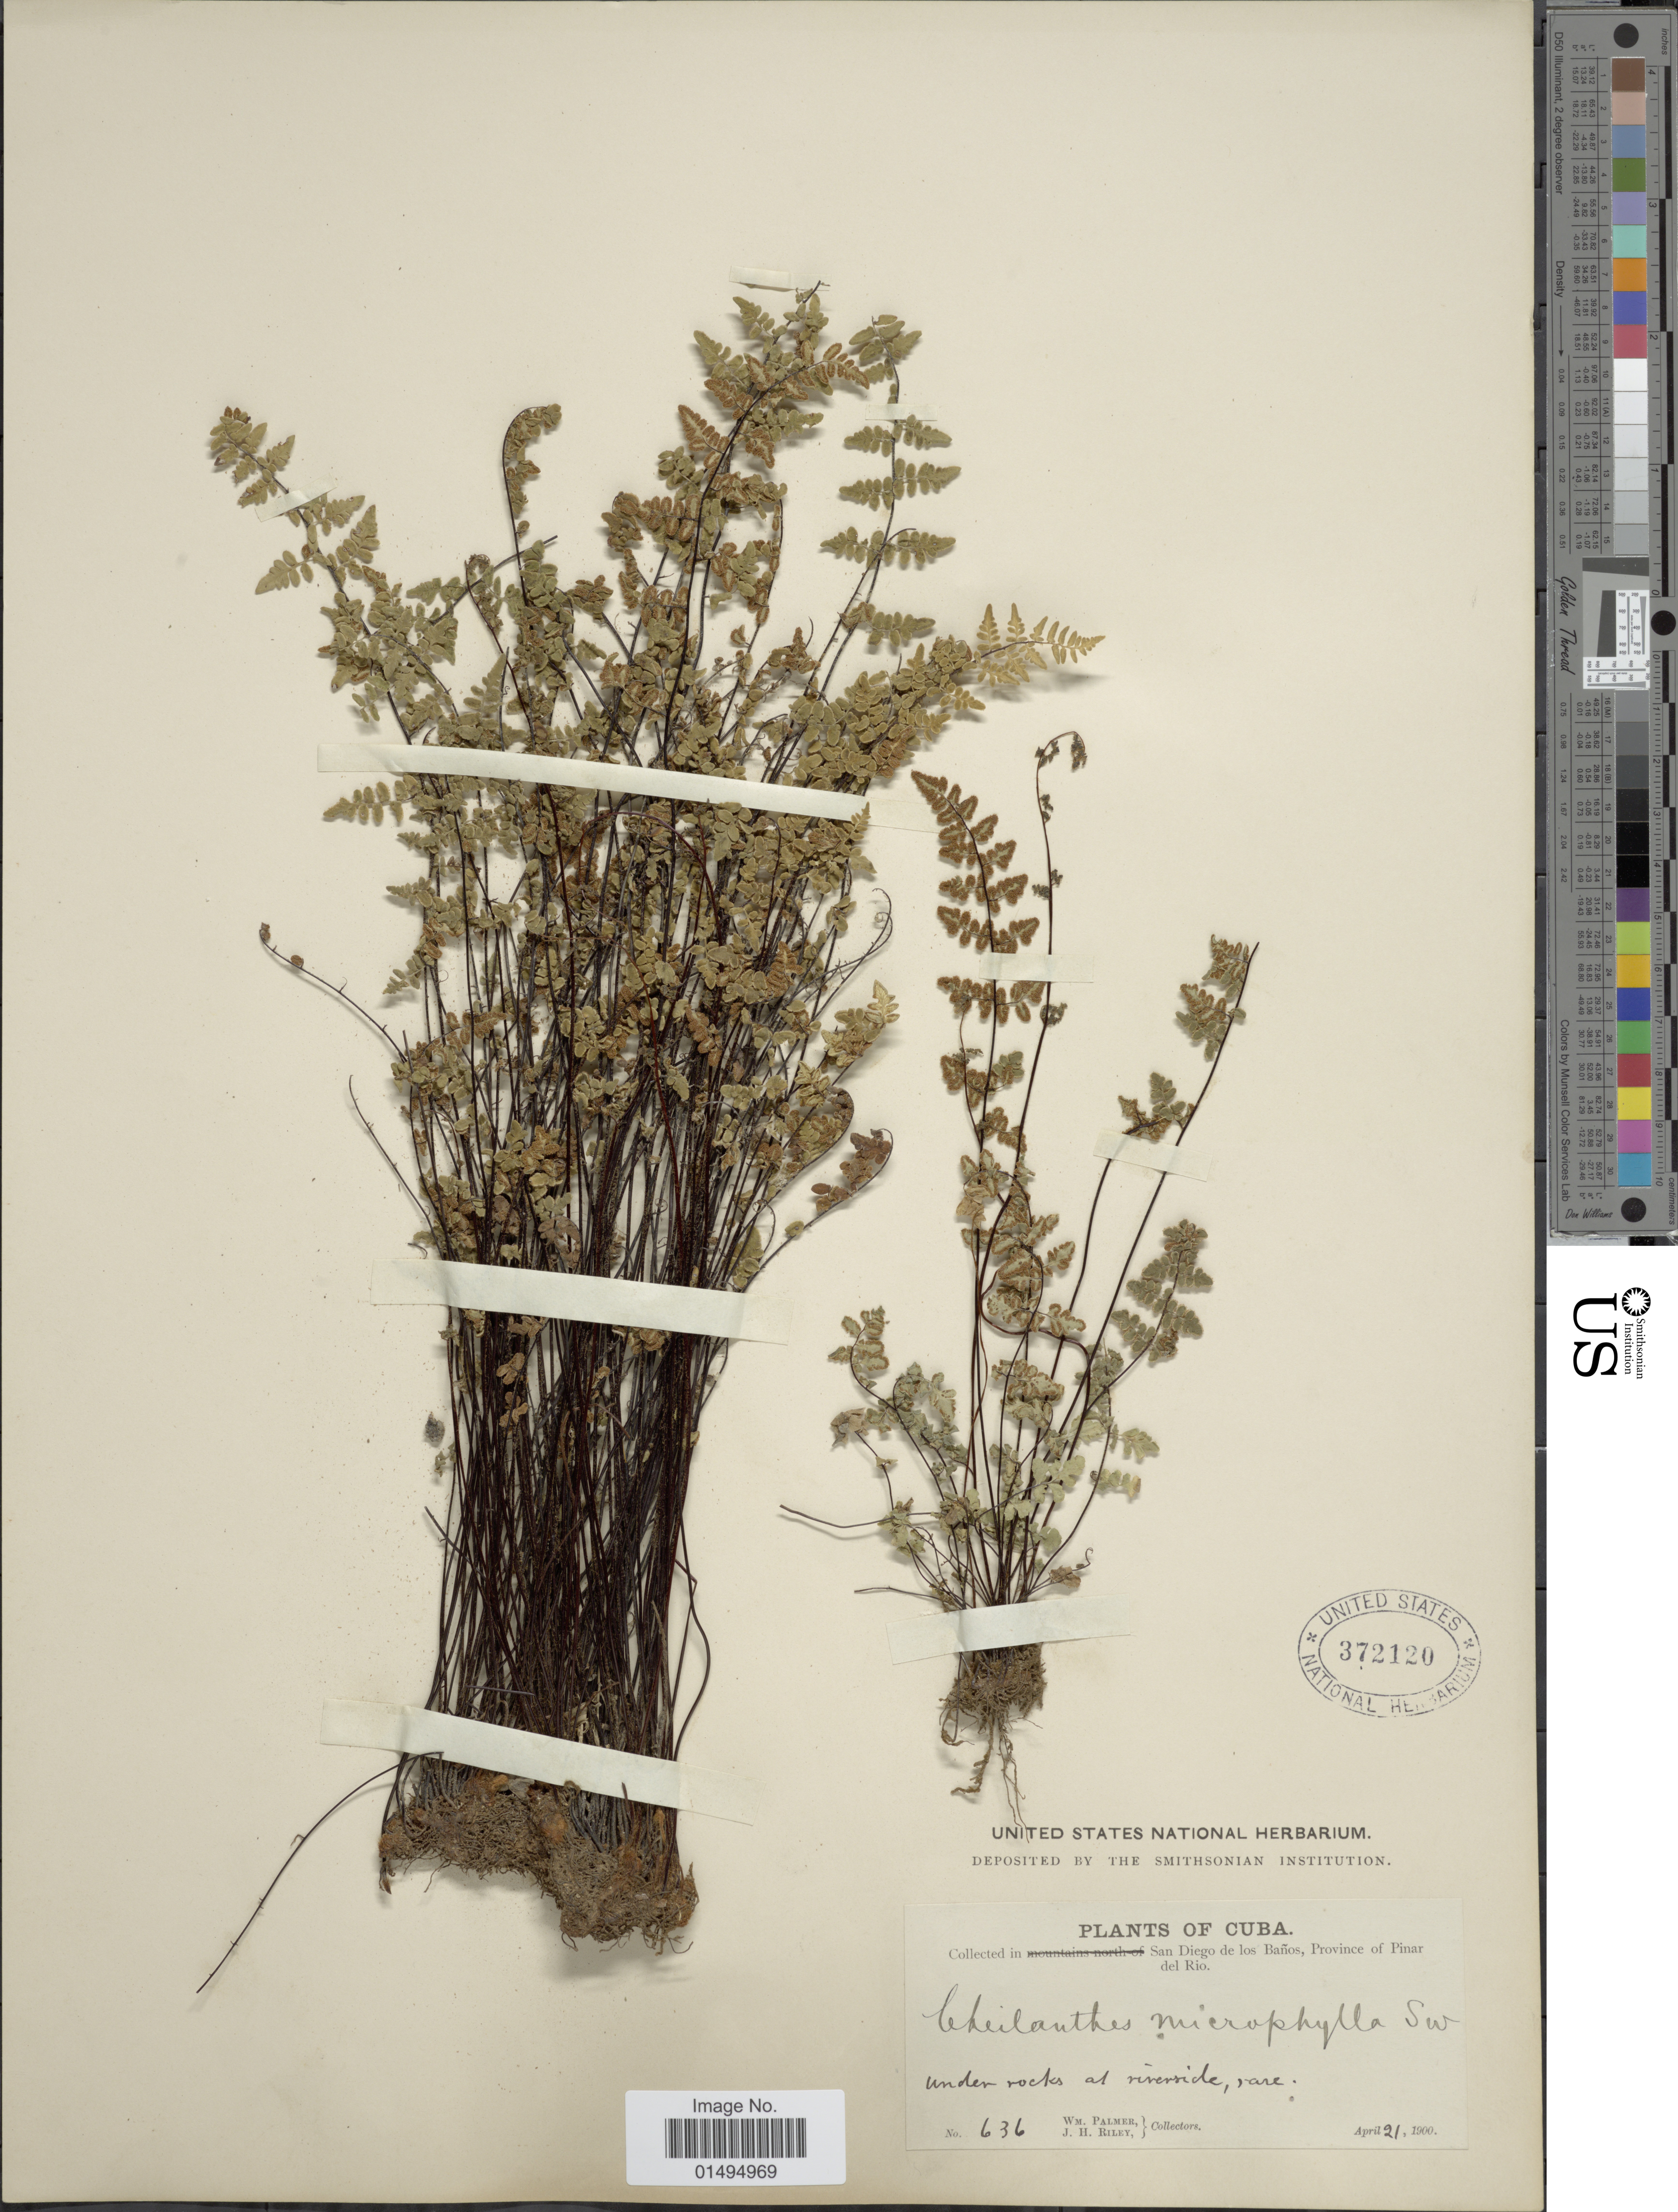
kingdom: Plantae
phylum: Tracheophyta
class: Polypodiopsida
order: Polypodiales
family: Pteridaceae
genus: Myriopteris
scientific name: Myriopteris microphylla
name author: (Sw.) Grusz & Windham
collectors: W. Palmer & J. H. Riley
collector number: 6366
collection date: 1900-04-21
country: Cuba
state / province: Pinar del Río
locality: San Diego de los Banos, Province of Pinar del Rio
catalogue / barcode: US 372120